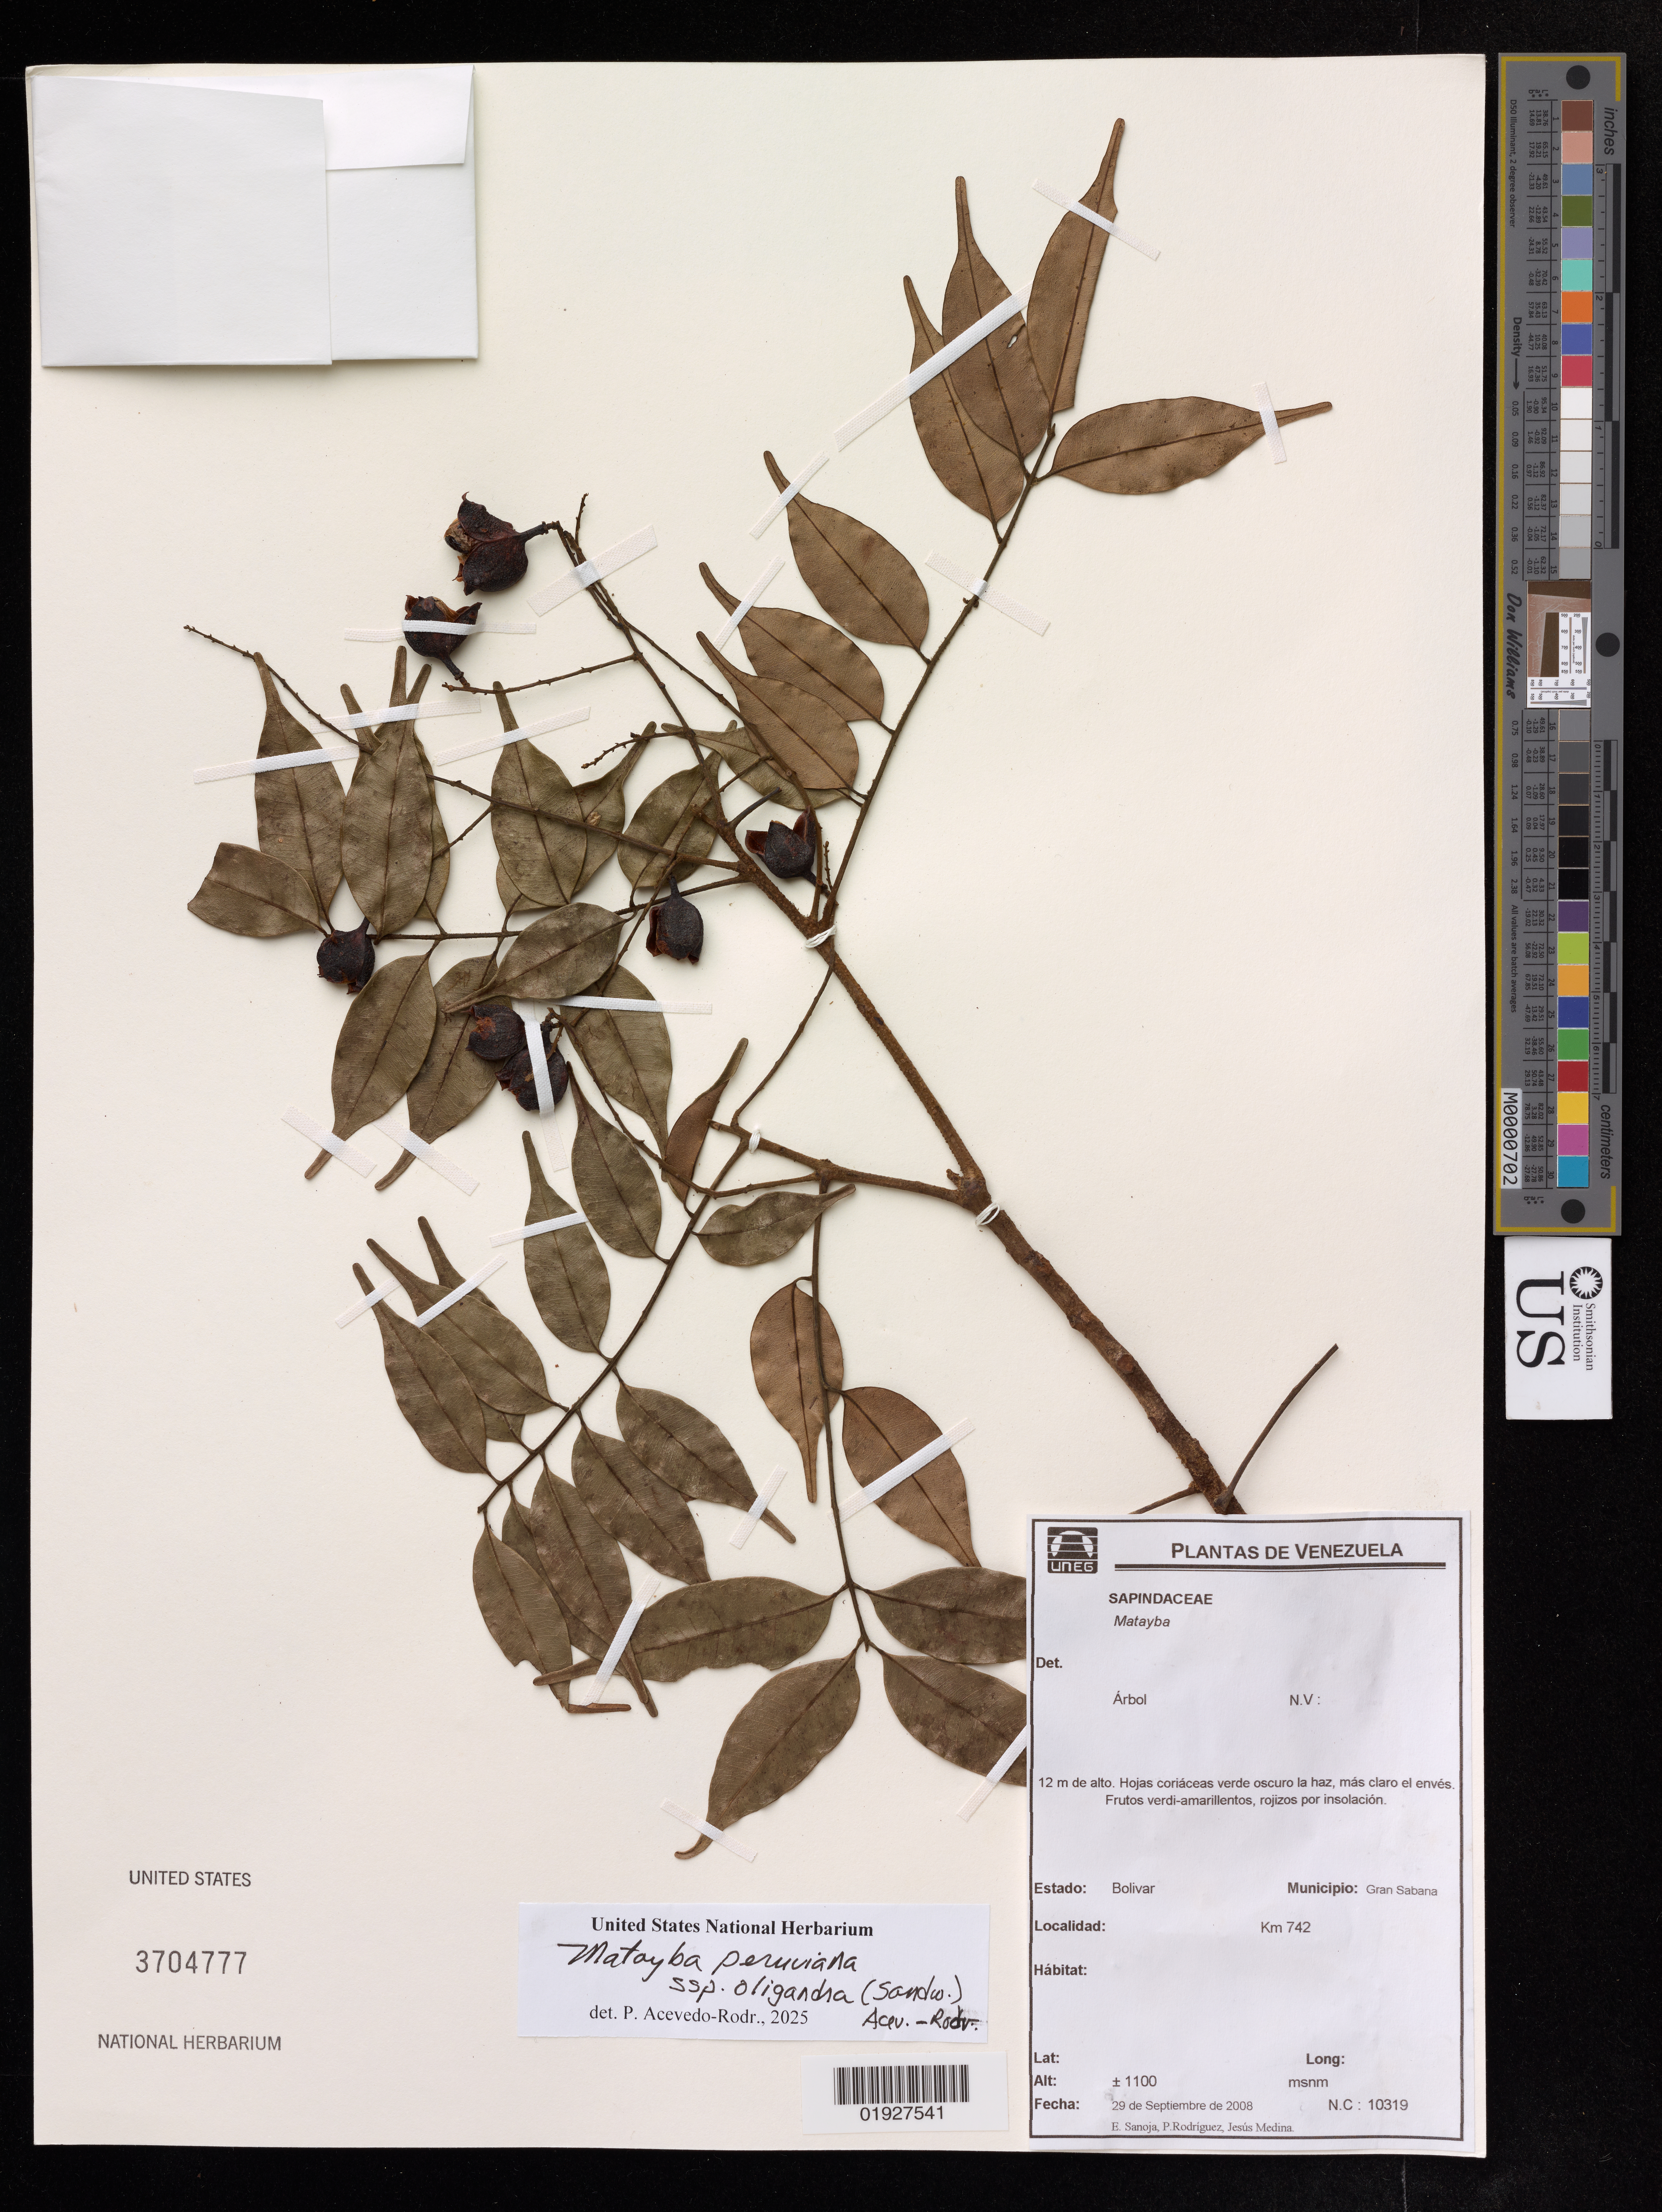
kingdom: Plantae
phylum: Tracheophyta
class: Magnoliopsida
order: Sapindales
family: Sapindaceae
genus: Matayba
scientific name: Matayba peruviana subsp. oligandra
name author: (Sandwith) Acev.-Rodr.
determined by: Acevedo-Rodriguez, P., (US), Smithsonian Institution - National Museum of Natural History (UNITED STATES)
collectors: E. Sanoja, P. Rodriguez & J. Medina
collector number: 10319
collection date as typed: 29 September 2008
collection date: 2008-09-29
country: Venezuela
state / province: Bolivar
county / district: Gran Sabana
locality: Km 742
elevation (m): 1100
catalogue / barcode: US 3704777